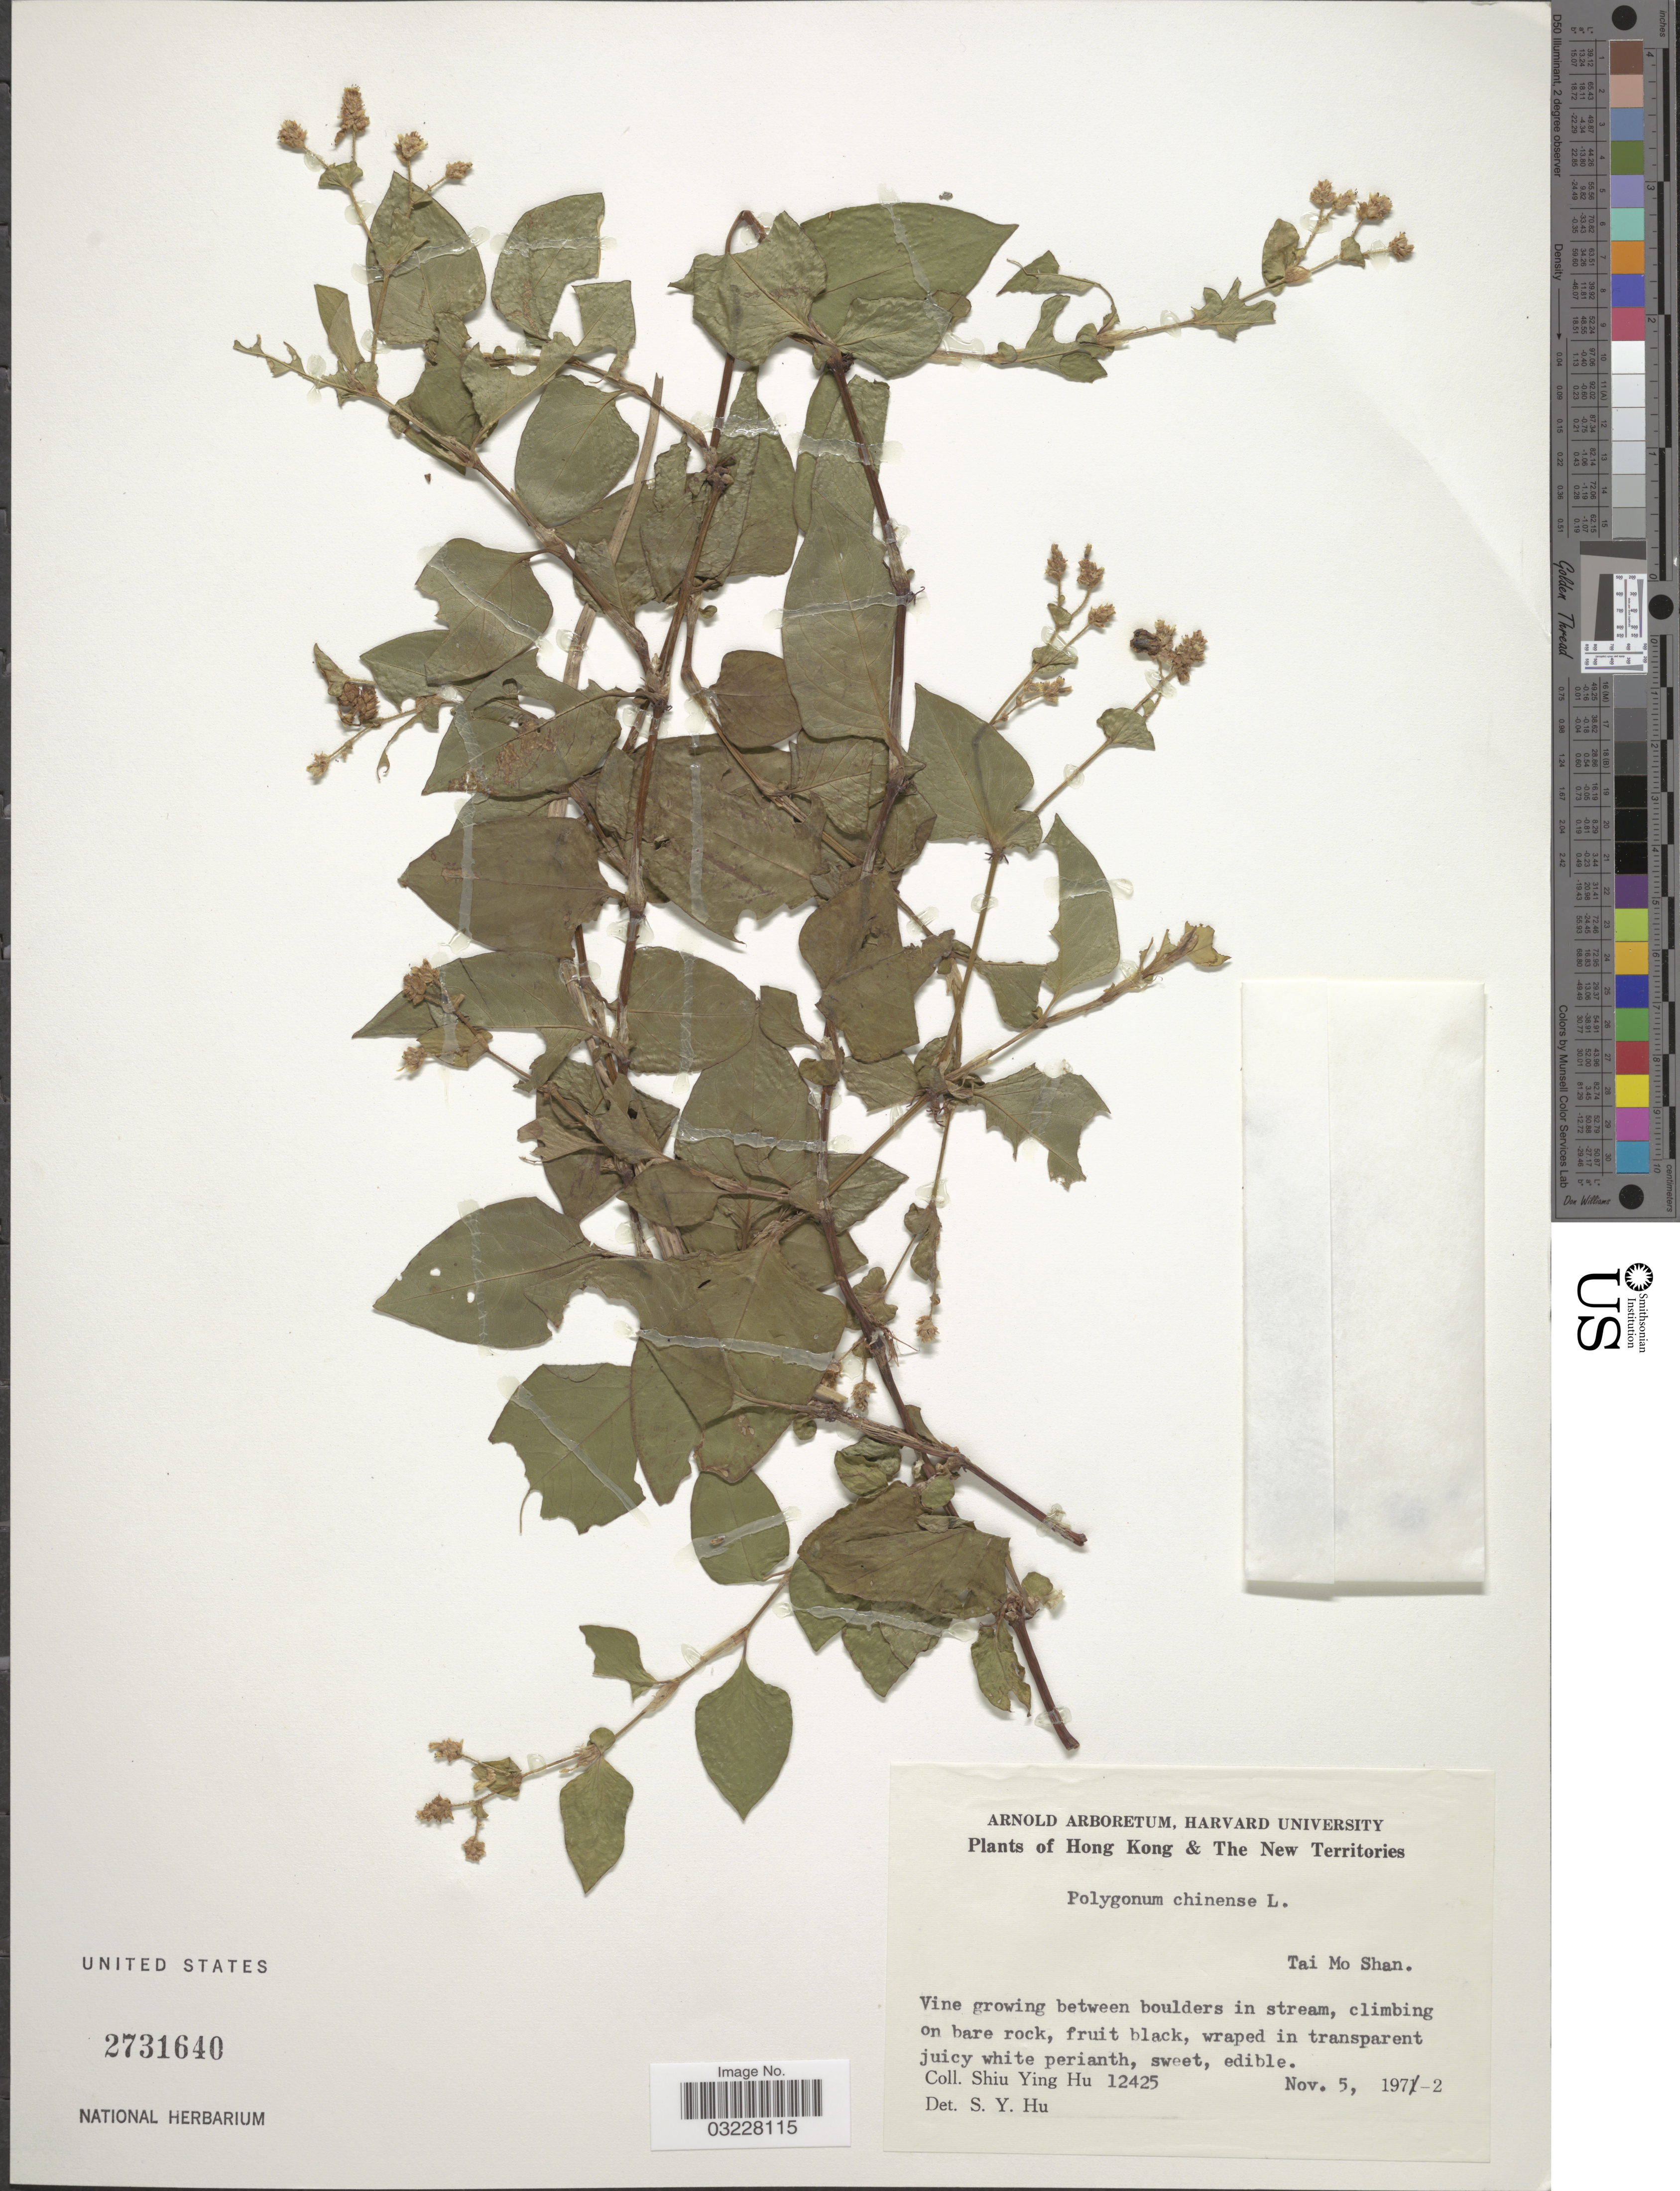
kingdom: Plantae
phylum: Tracheophyta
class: Magnoliopsida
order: Caryophyllales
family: Polygonaceae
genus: Polygonum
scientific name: Polygonum chinense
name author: L.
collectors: S. Y. Hu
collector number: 12425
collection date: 1972-11-05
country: China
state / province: Hong Kong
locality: The New Territories. Tai Mo Shan.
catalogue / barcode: US 2731640